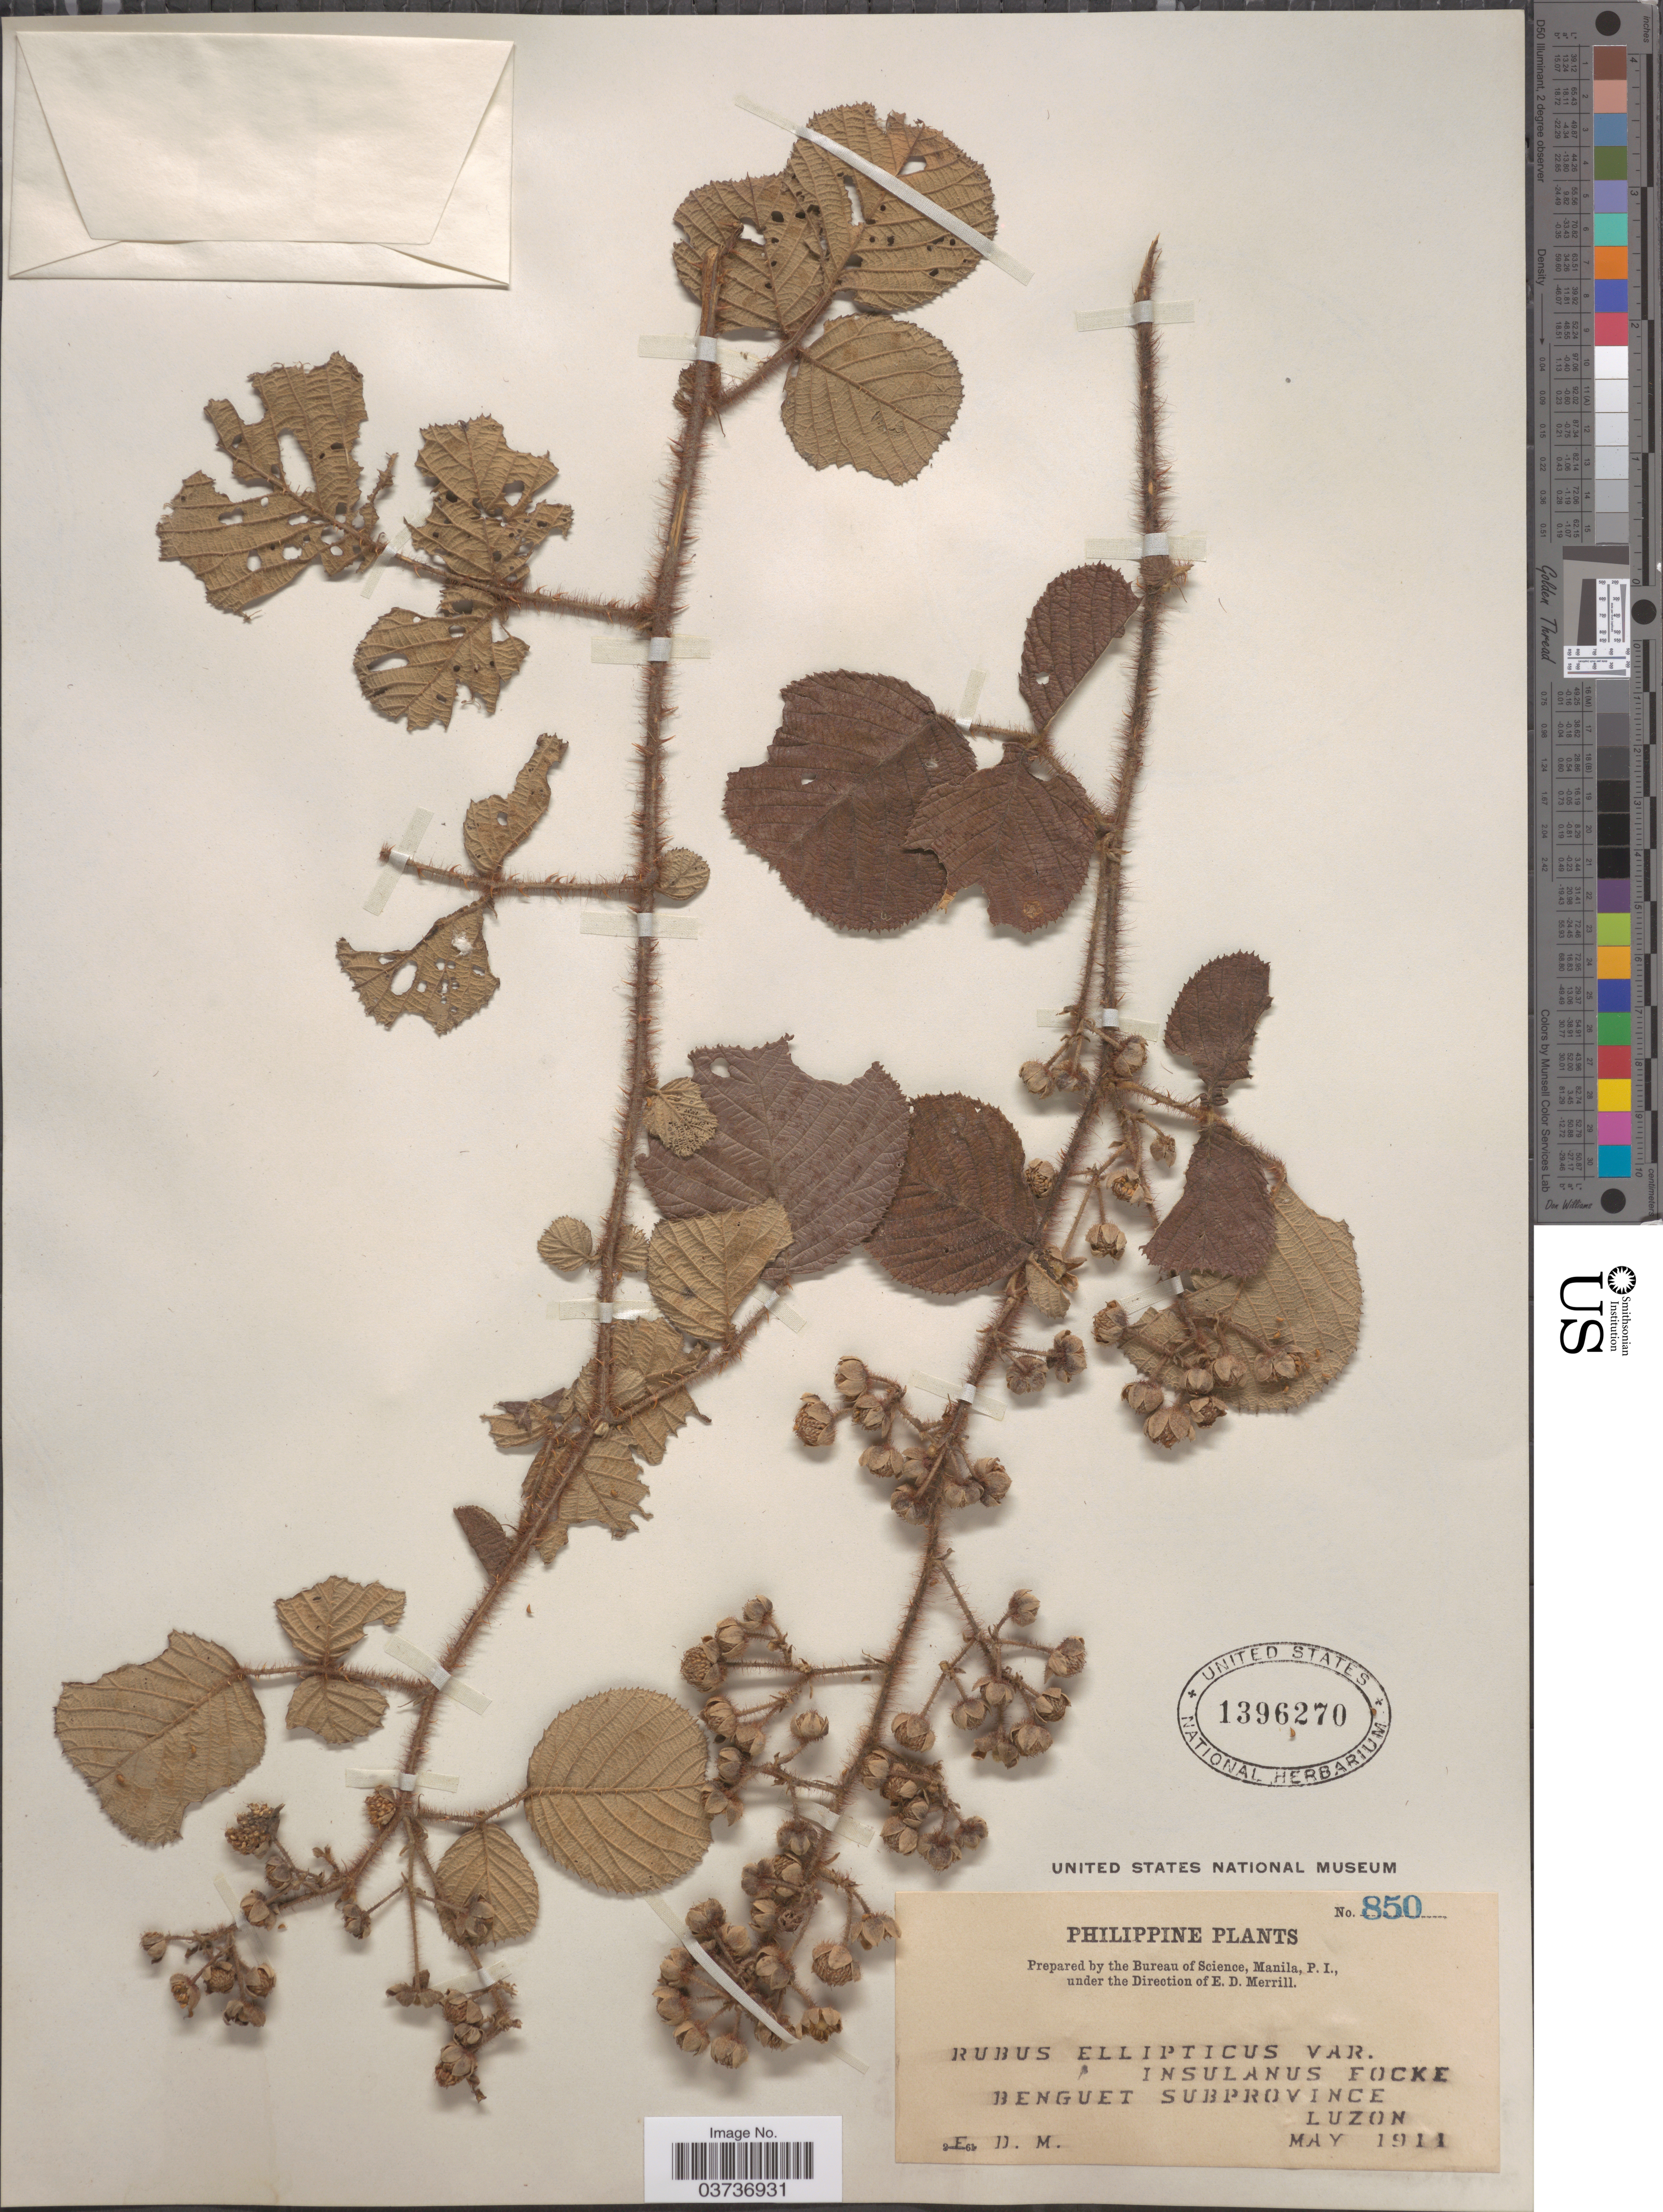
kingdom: Plantae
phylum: Tracheophyta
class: Magnoliopsida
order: Rosales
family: Rosaceae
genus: Rubus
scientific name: Rubus ellipticus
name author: Sm.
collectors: E. D. Merrill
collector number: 850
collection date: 1911-05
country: Philippines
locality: Benguet Subprovince. Luzon.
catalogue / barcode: US 1396270